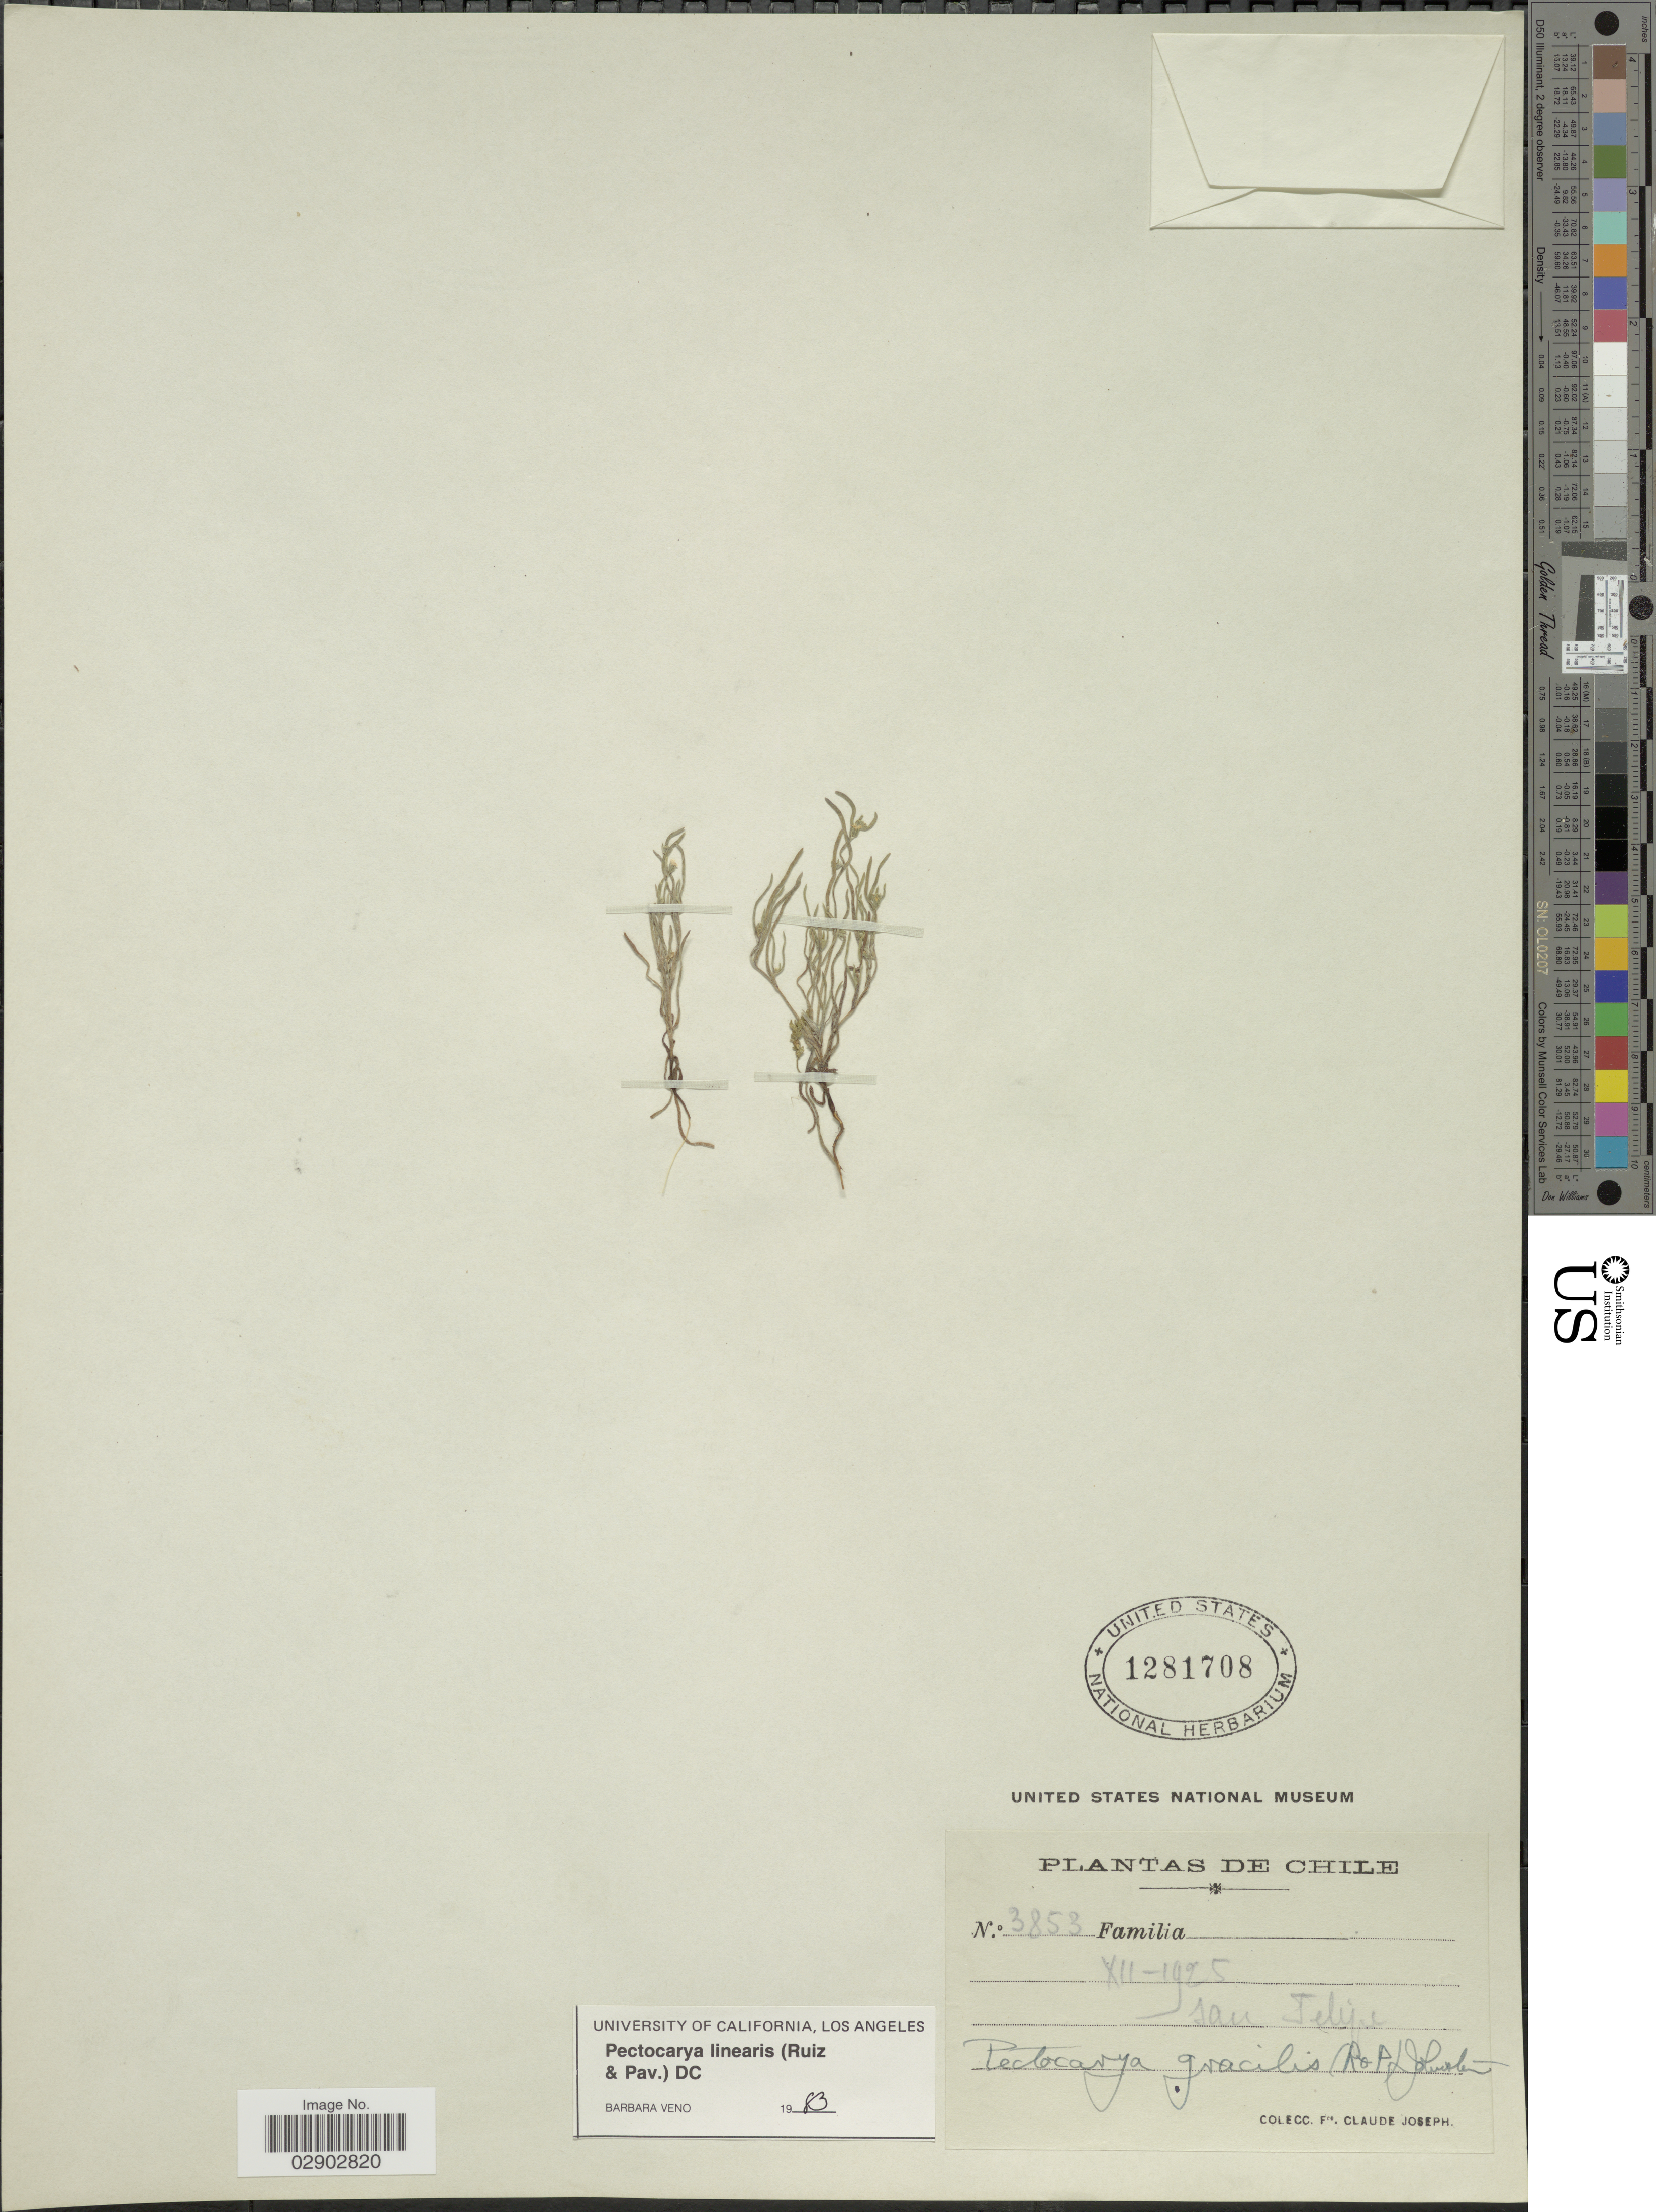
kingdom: Plantae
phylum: Tracheophyta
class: Magnoliopsida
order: Boraginales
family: Boraginaceae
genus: Pectocarya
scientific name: Pectocarya linearis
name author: (Ruiz & Pav.) DC.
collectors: Bro. Claude-Joseph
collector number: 3853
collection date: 1925-12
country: Chile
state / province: Valparaíso (V)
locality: San Felipe.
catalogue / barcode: US 1281708